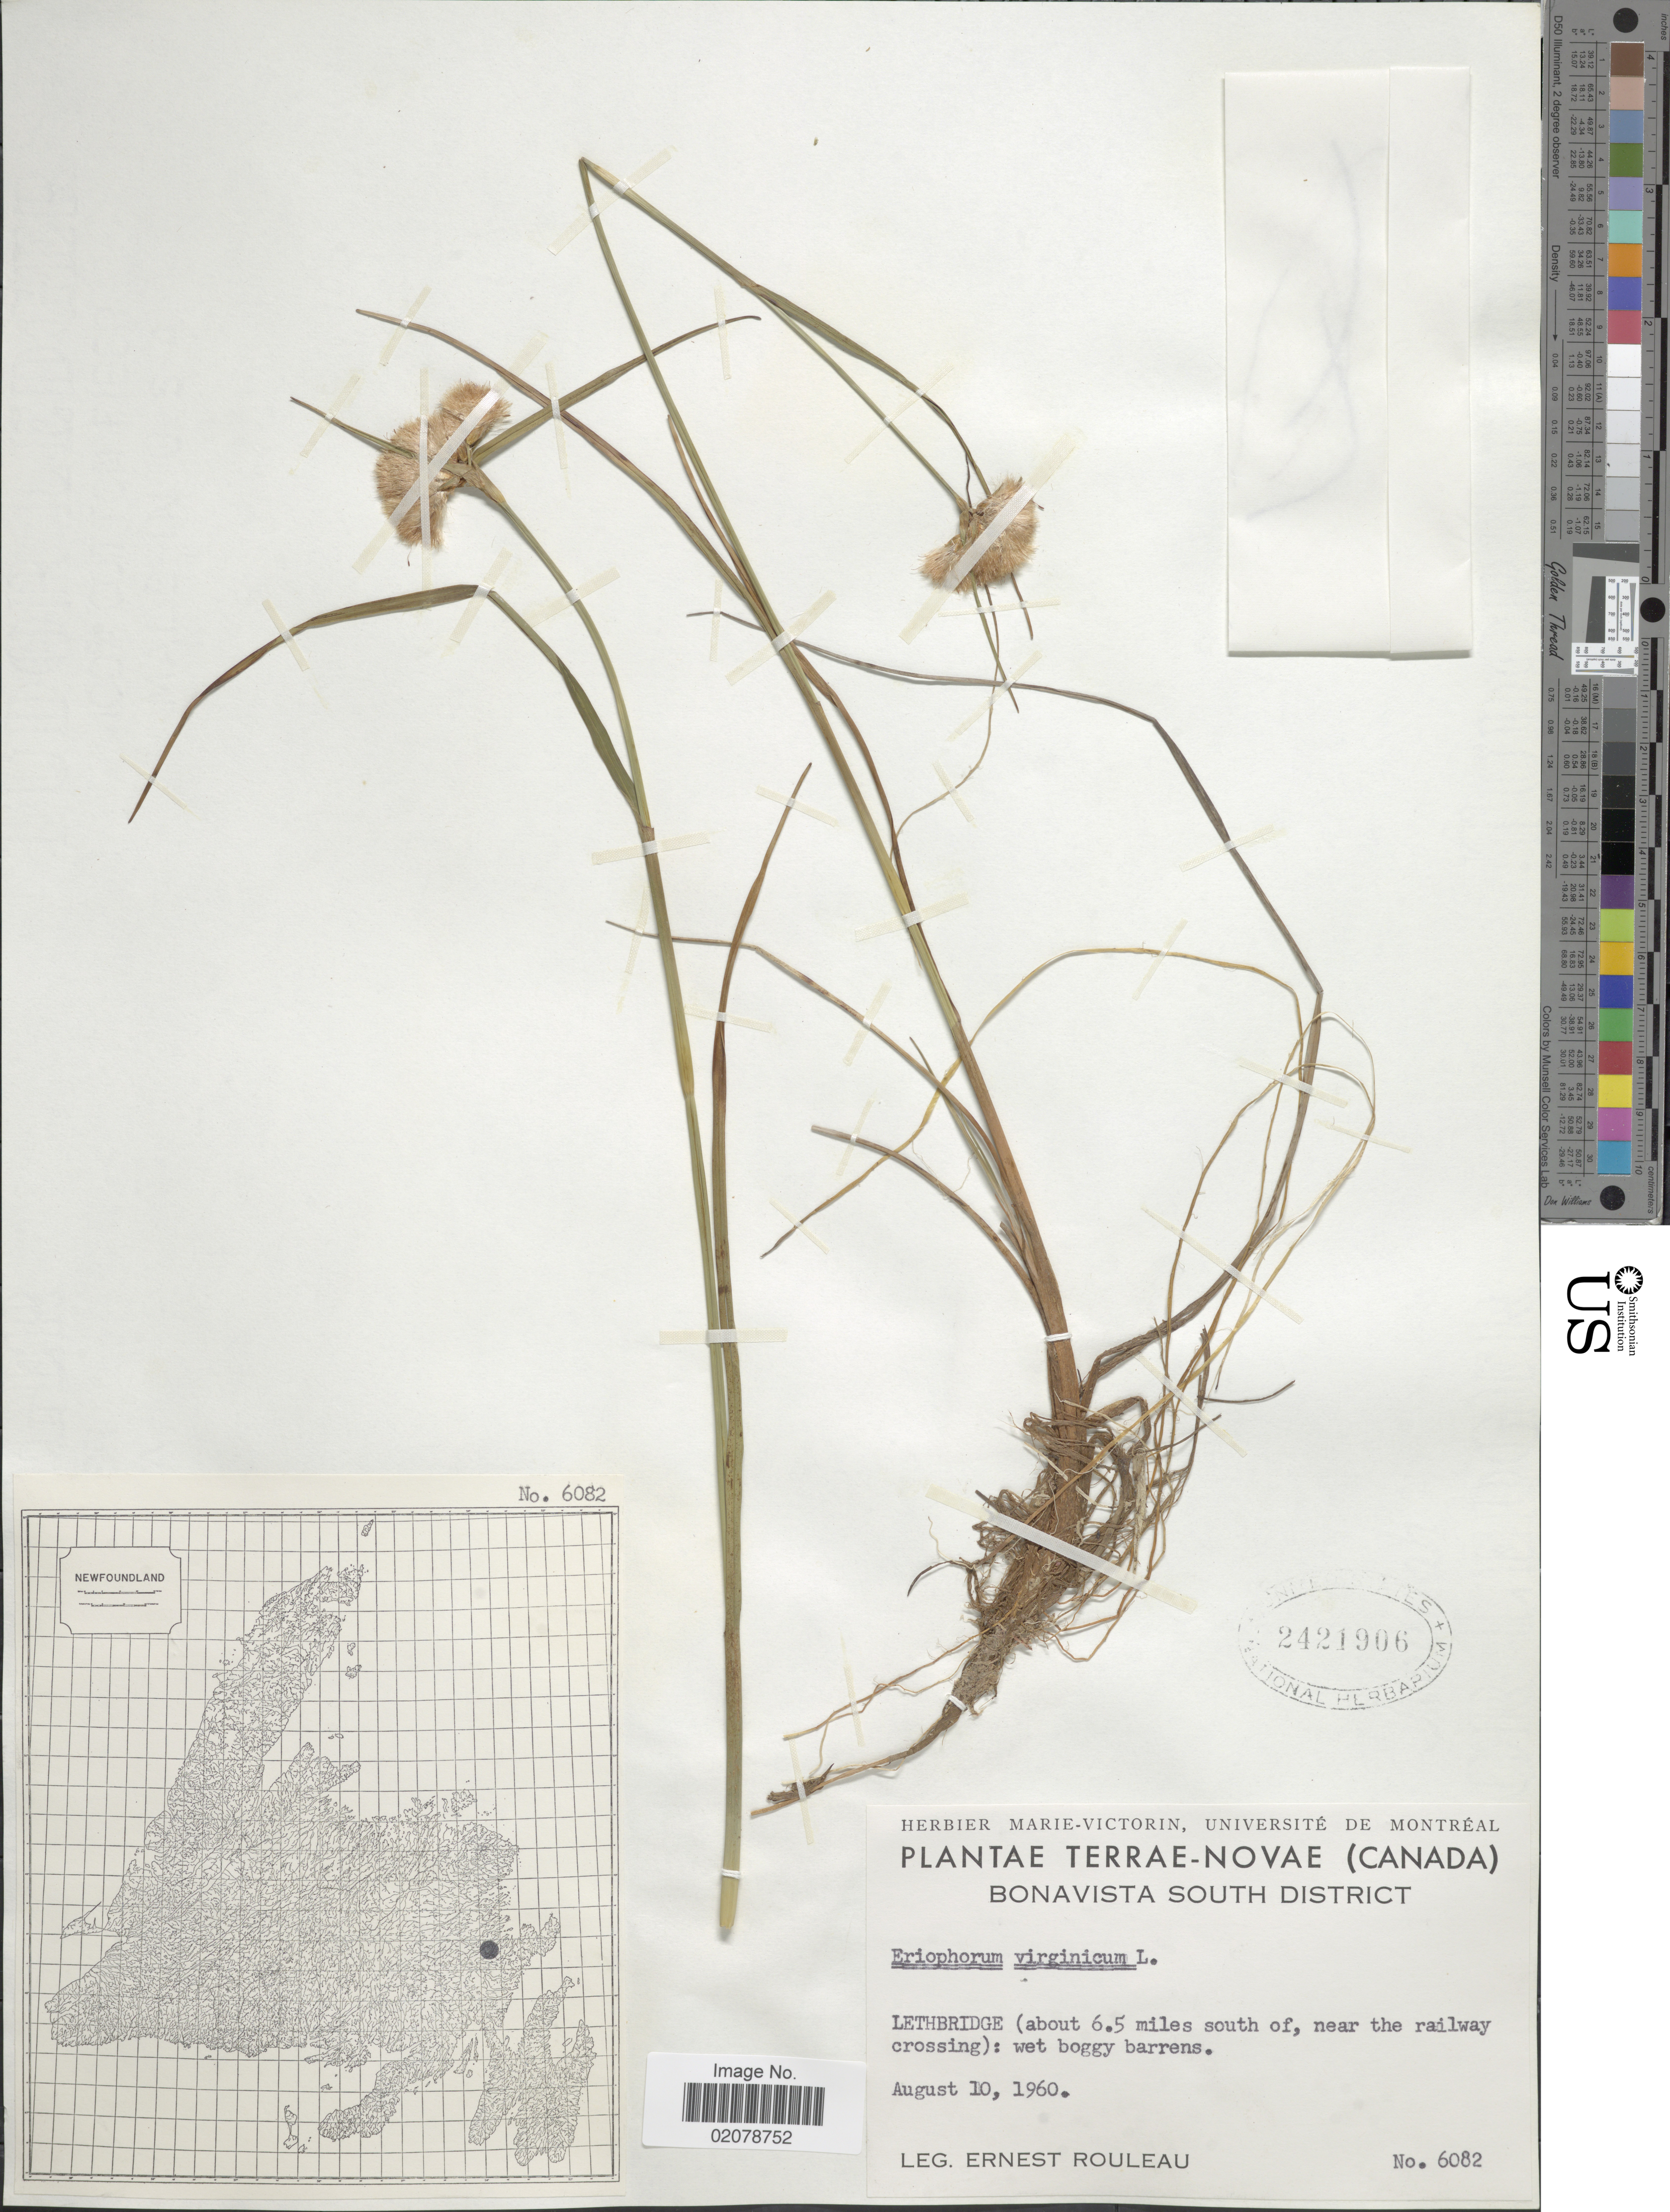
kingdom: Plantae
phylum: Tracheophyta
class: Liliopsida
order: Poales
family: Cyperaceae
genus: Eriophorum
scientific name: Eriophorum virginicum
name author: L.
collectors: E. Rouleau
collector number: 6082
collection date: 1960-08-10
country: Canada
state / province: Newfoundland and Labrador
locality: Terrae-Novae. Bonavista South District. Lethbridge (about 6.5 miles south of, near the railway crossing)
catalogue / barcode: US 2421906